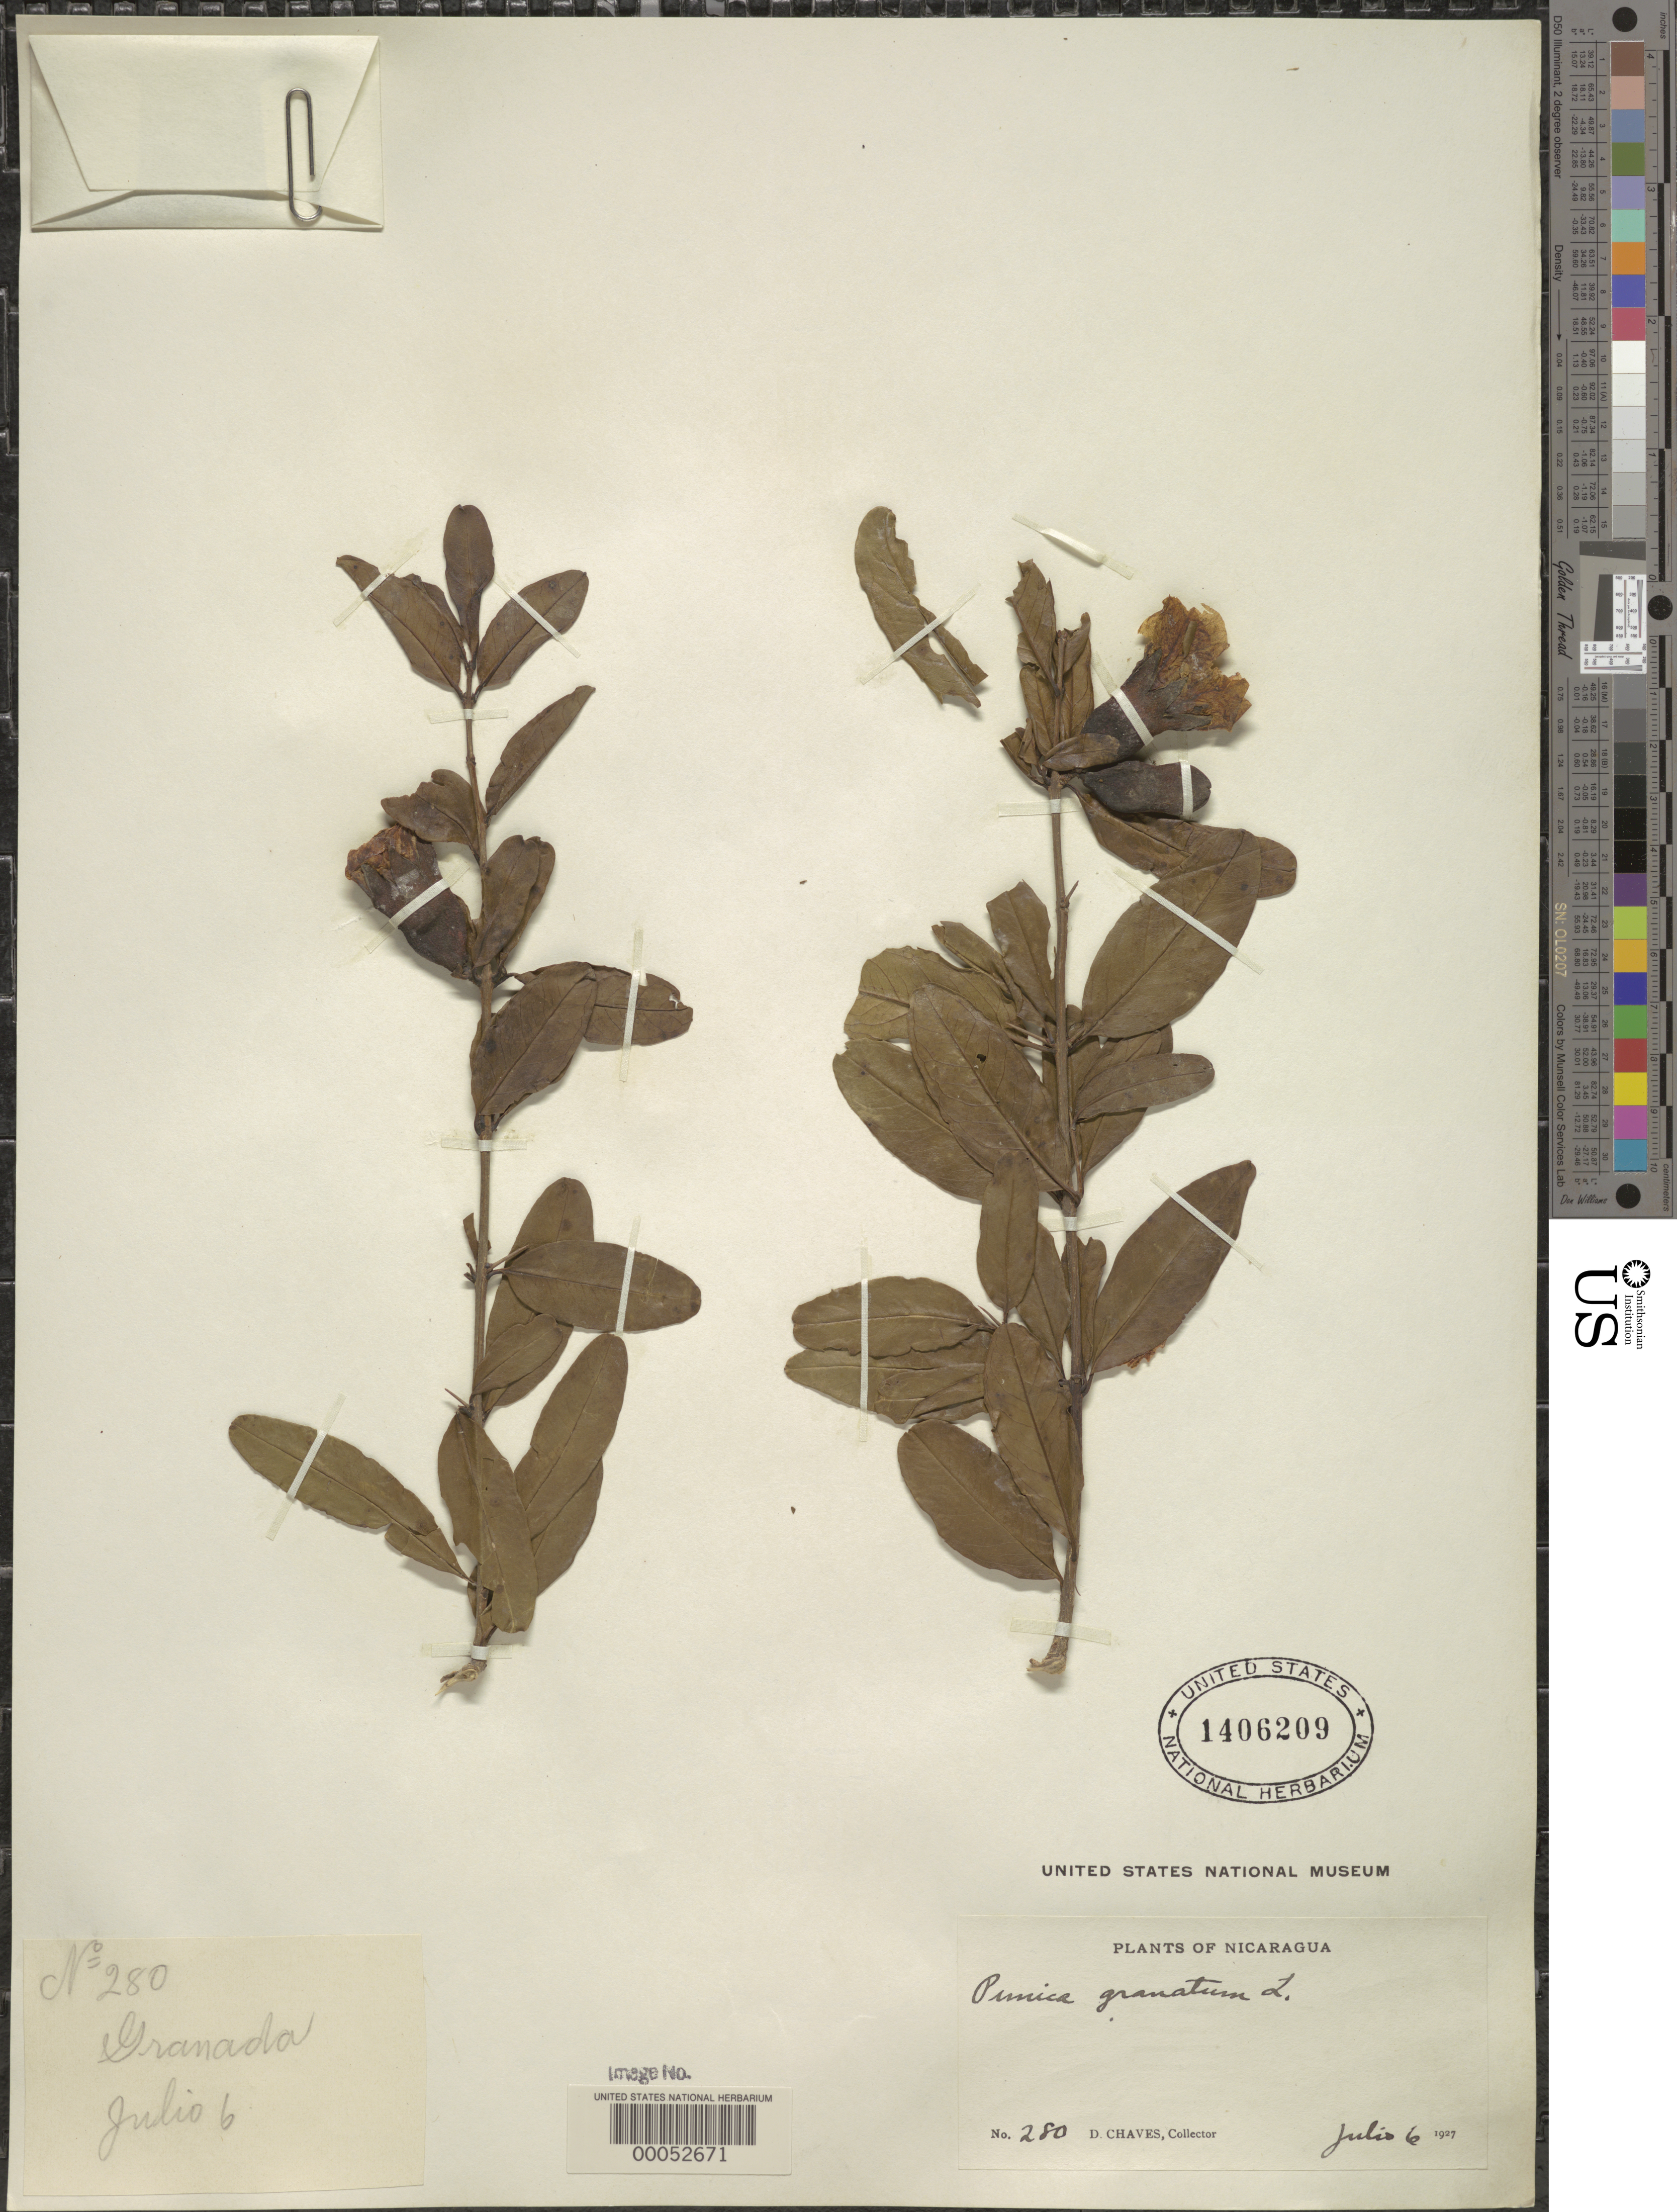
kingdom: Plantae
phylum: Tracheophyta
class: Magnoliopsida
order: Myrtales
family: Lythraceae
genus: Punica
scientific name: Punica granatum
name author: L.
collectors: C. Chaves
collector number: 280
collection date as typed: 06 Jul 1927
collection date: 1927-07-06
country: Nicaragua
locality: Granada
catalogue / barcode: US 1406209